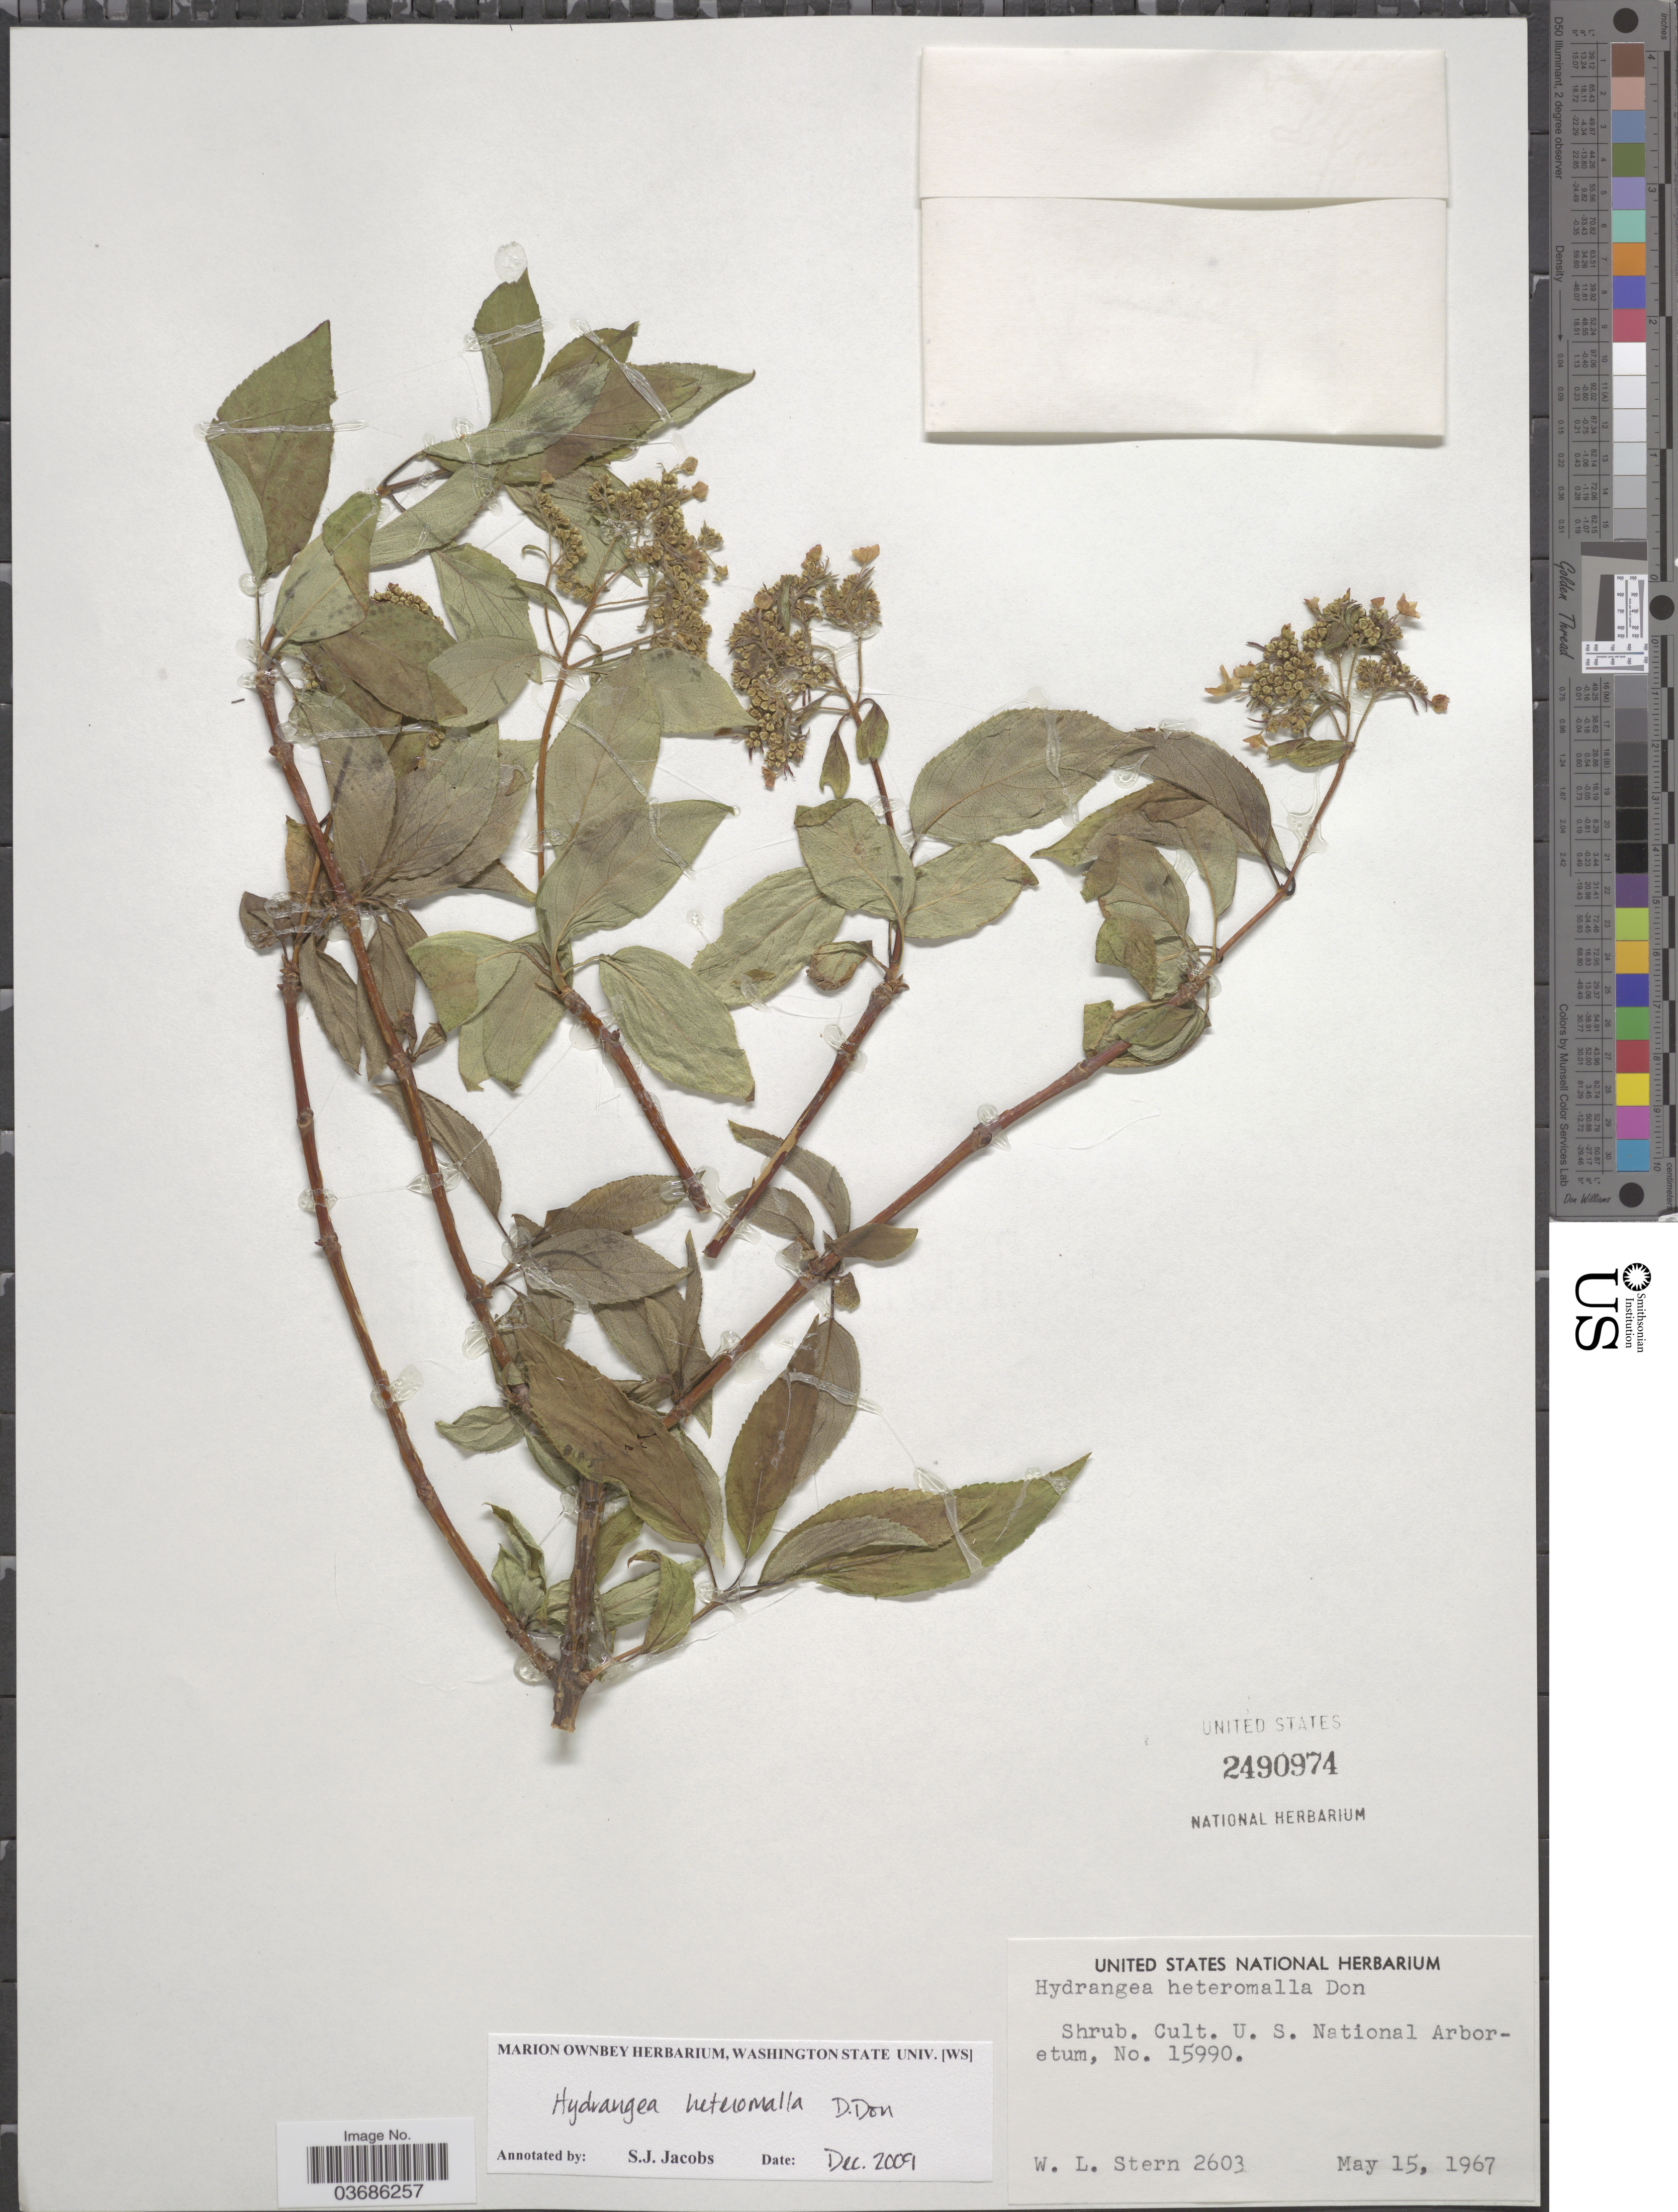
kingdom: Plantae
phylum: Tracheophyta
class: Magnoliopsida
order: Cornales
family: Hydrangeaceae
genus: Hydrangea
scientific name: Hydrangea heteromalla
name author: D. Don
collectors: W. L. Stern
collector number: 2603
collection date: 1967-05-15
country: United States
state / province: District of Columbia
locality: U. S. National Arboretum.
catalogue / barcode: US 2490974